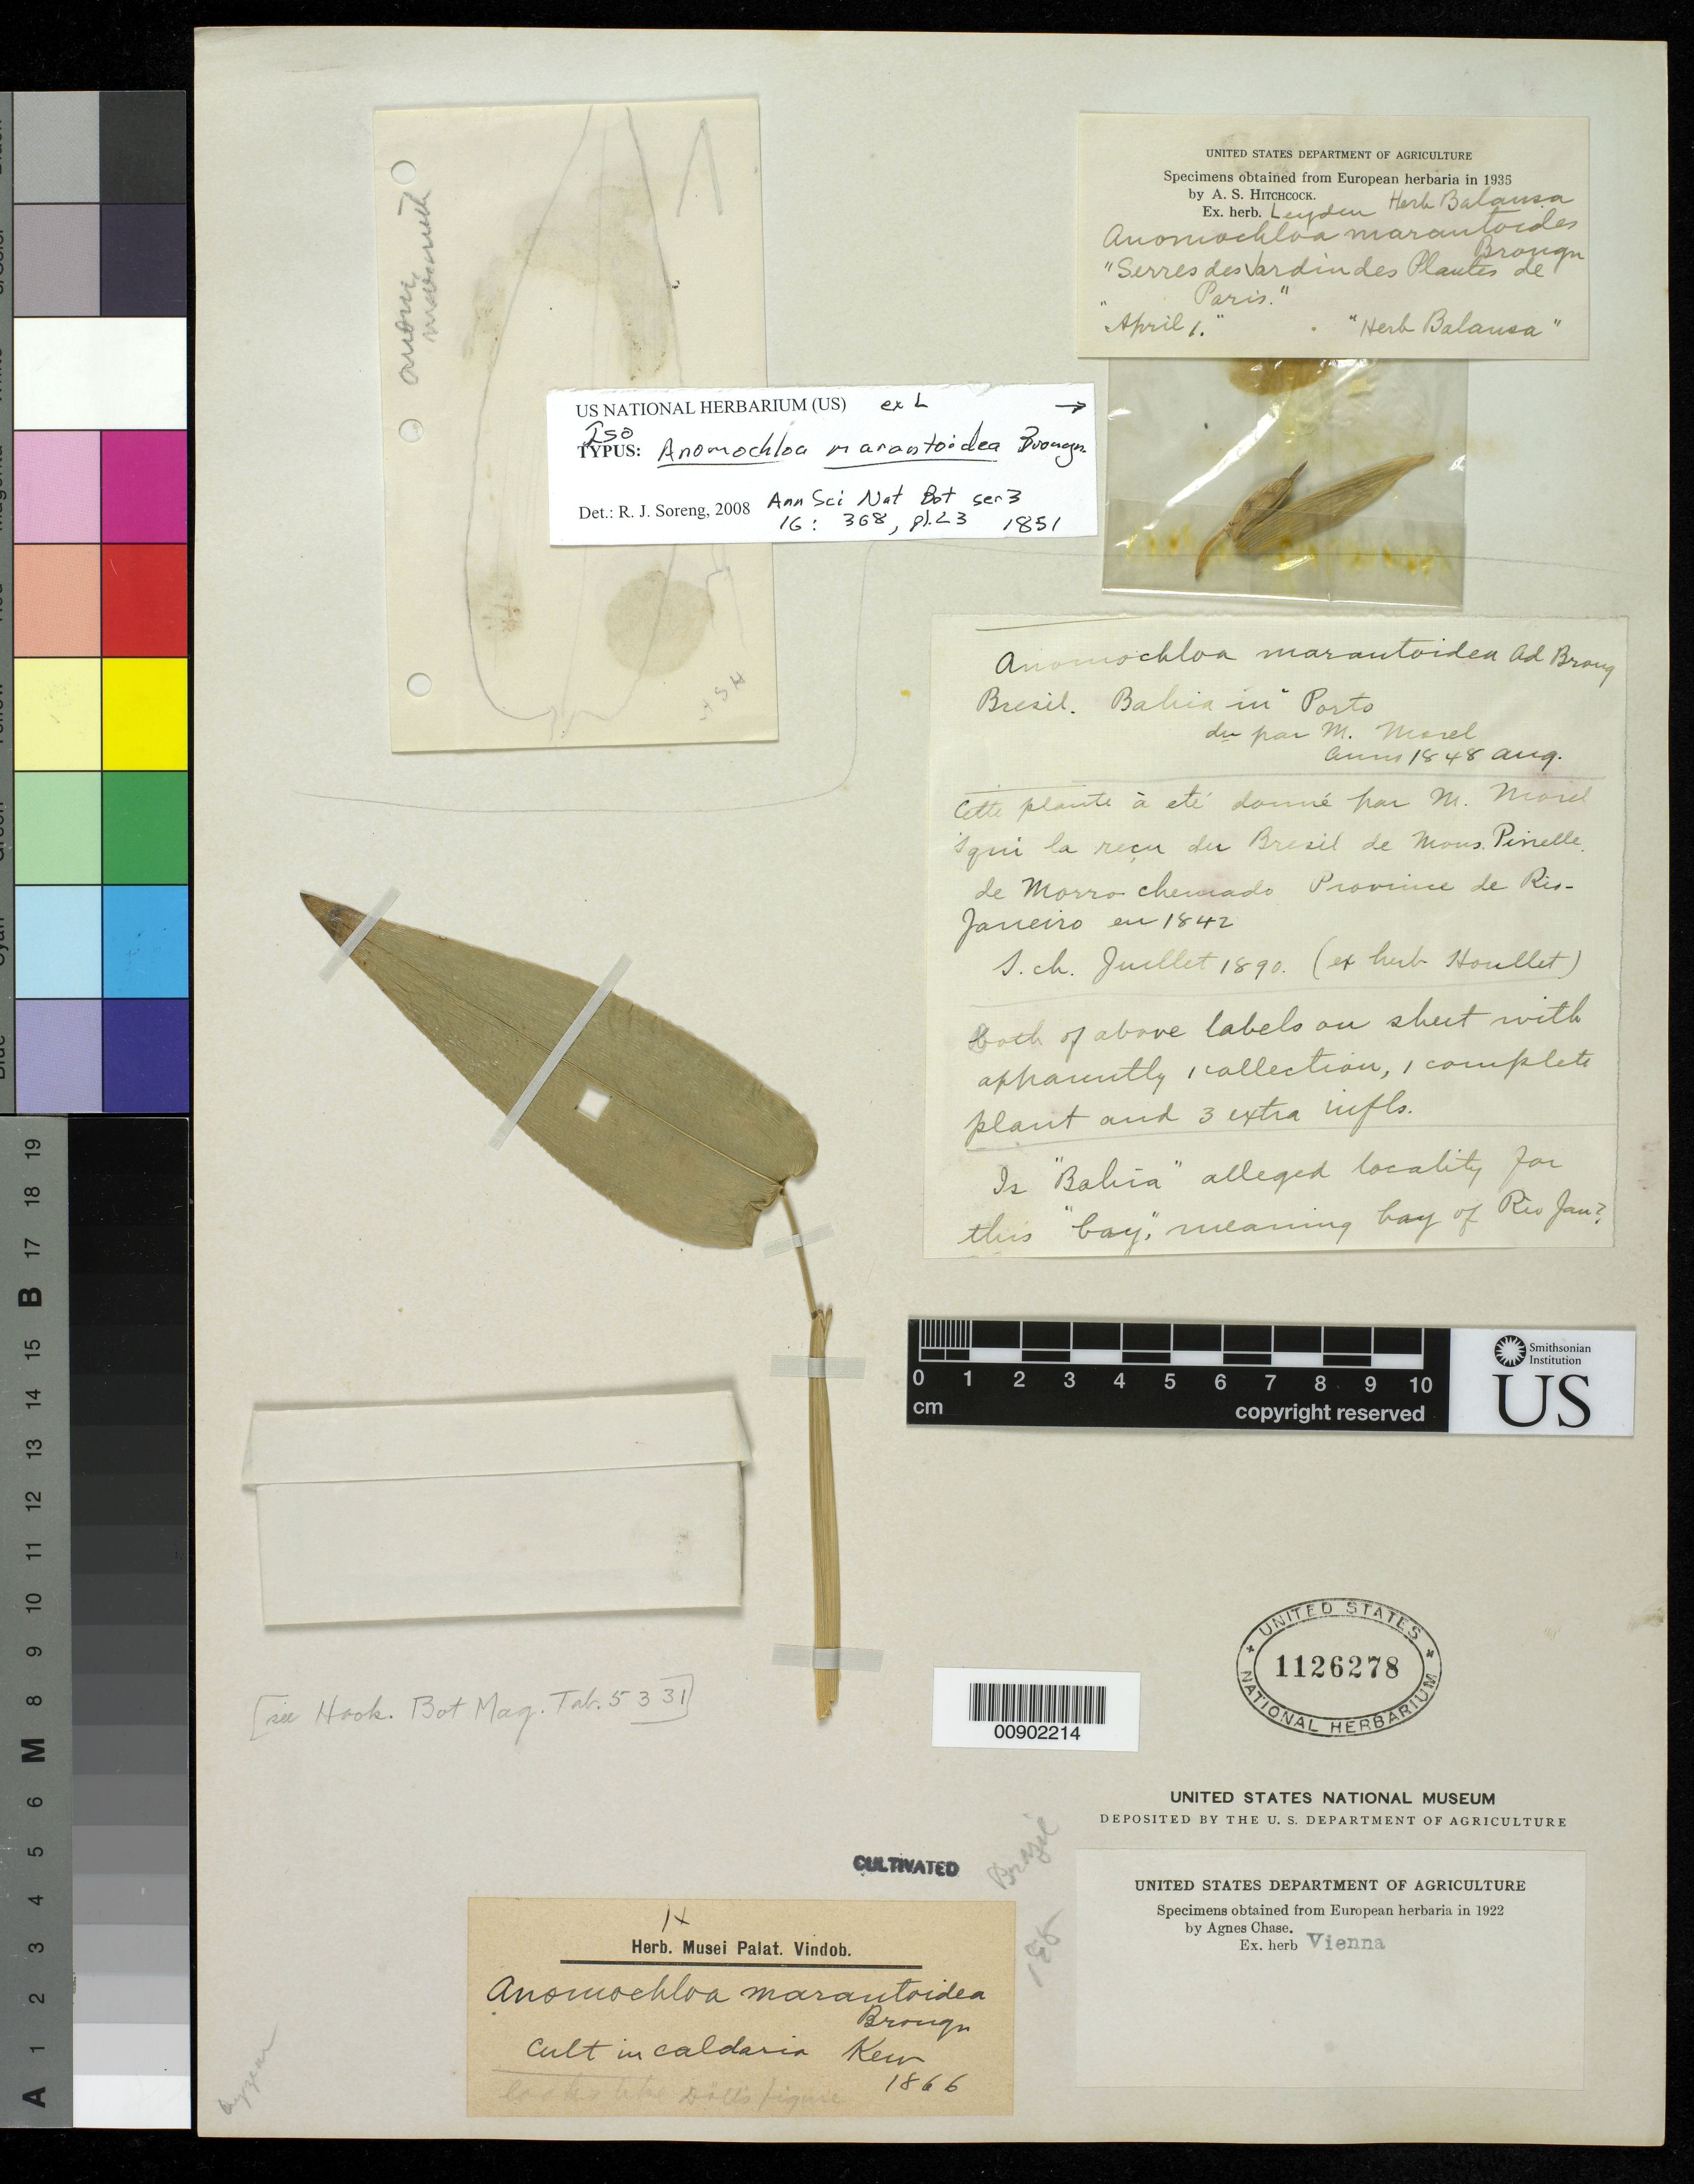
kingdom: Plantae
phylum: Tracheophyta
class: Liliopsida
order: Poales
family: Poaceae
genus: Anomochloa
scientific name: Anomochloa marantoidea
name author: Brongn.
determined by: Soreng, Robert J., Research Associate (BOT), Smithsonian Institution - National Museum of Natural History (UNITED STATES)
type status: Isotype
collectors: F. Morel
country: Brazil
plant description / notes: Sheet mounted with fragmentary material of type specimen ex herb. L. Specimen made from cultivated plant? Additional fragmentary material mounted on sheet from cultivated plants at K are apparently not type material.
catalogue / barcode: US 1126278